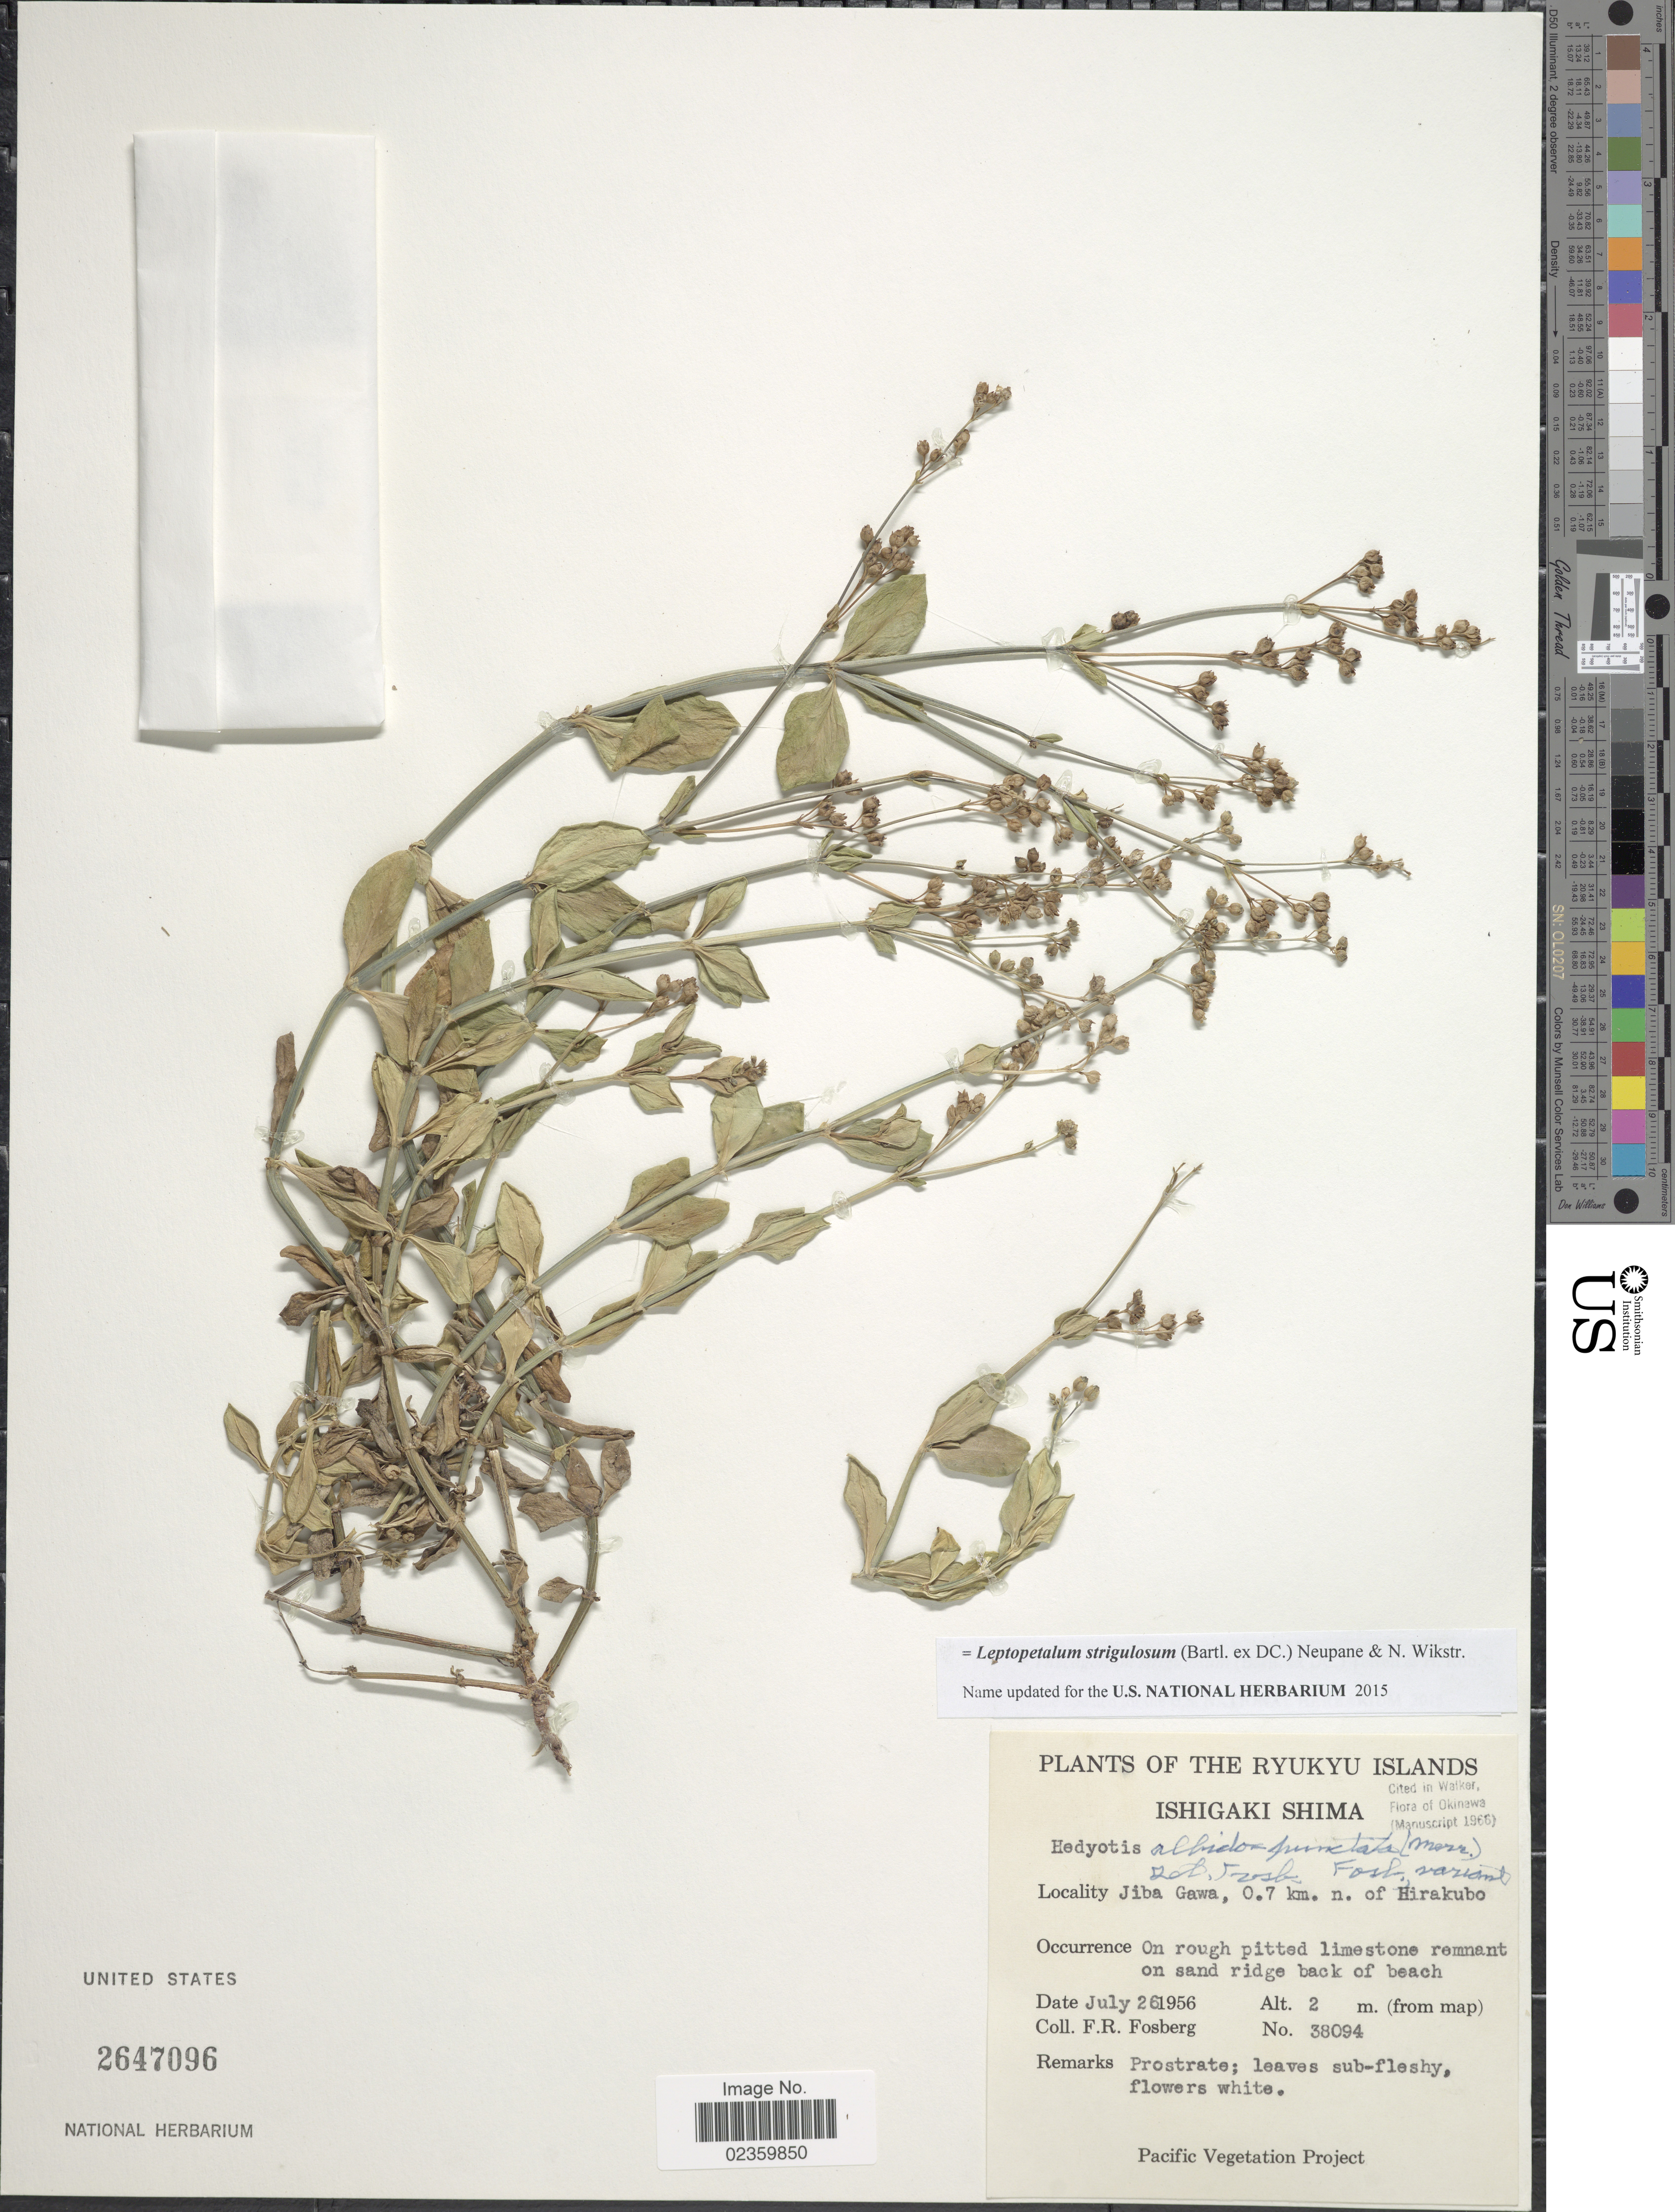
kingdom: Plantae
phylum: Tracheophyta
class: Magnoliopsida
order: Gentianales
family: Rubiaceae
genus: Leptopetalum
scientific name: Leptopetalum strigulosum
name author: (Bartl. ex DC.) Neupane & N. Wikstr.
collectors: F. R. Fosberg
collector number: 38094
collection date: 1956-07-26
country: Japan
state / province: Okinawa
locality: Ryukyu Islands, Ishigaki Shima, Jiba Gawa, 0.7 km. n. of Hirakubo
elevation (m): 2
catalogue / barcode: US 2647096